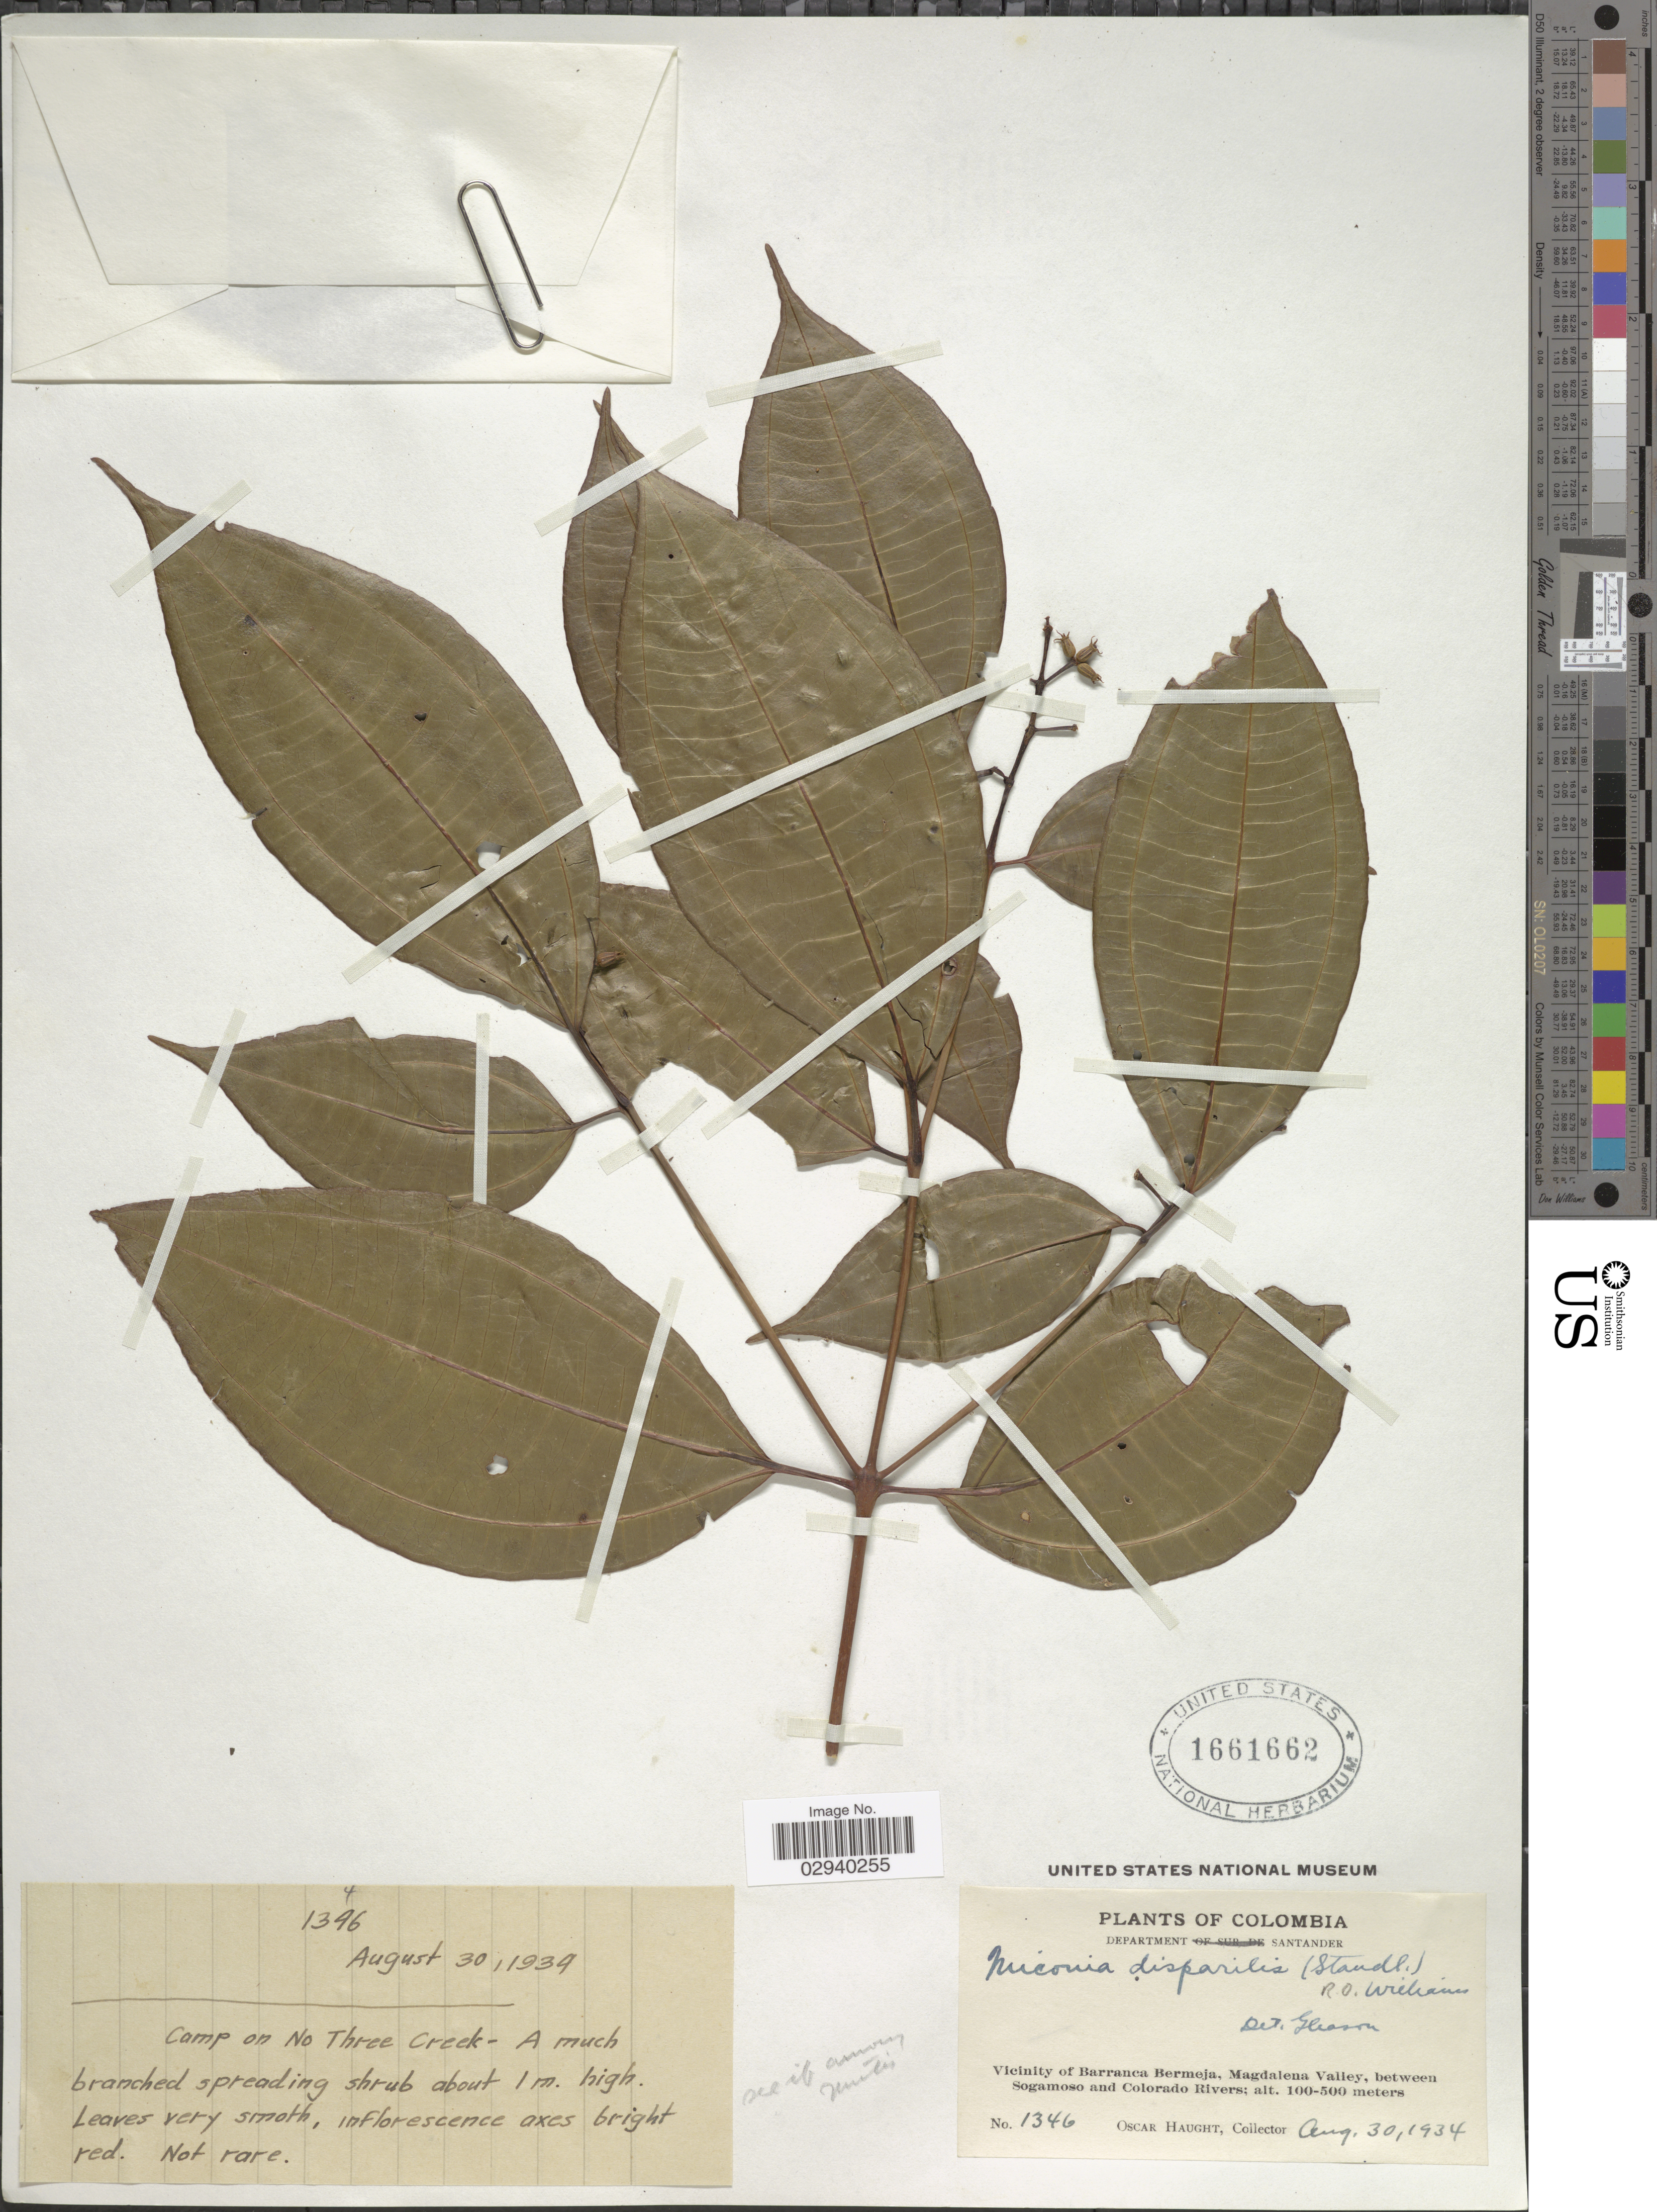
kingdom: Plantae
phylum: Tracheophyta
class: Magnoliopsida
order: Myrtales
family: Melastomataceae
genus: Miconia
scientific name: Miconia lateriflora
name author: Cogn.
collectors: O. L. Haught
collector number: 1346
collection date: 1939-08-30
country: Colombia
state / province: Santander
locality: Department Santander. Vicinity of Barranca Bermeja, Magdalena Valley, between Sogamoso and Colorado Rivers.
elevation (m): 100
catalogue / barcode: US 1661662